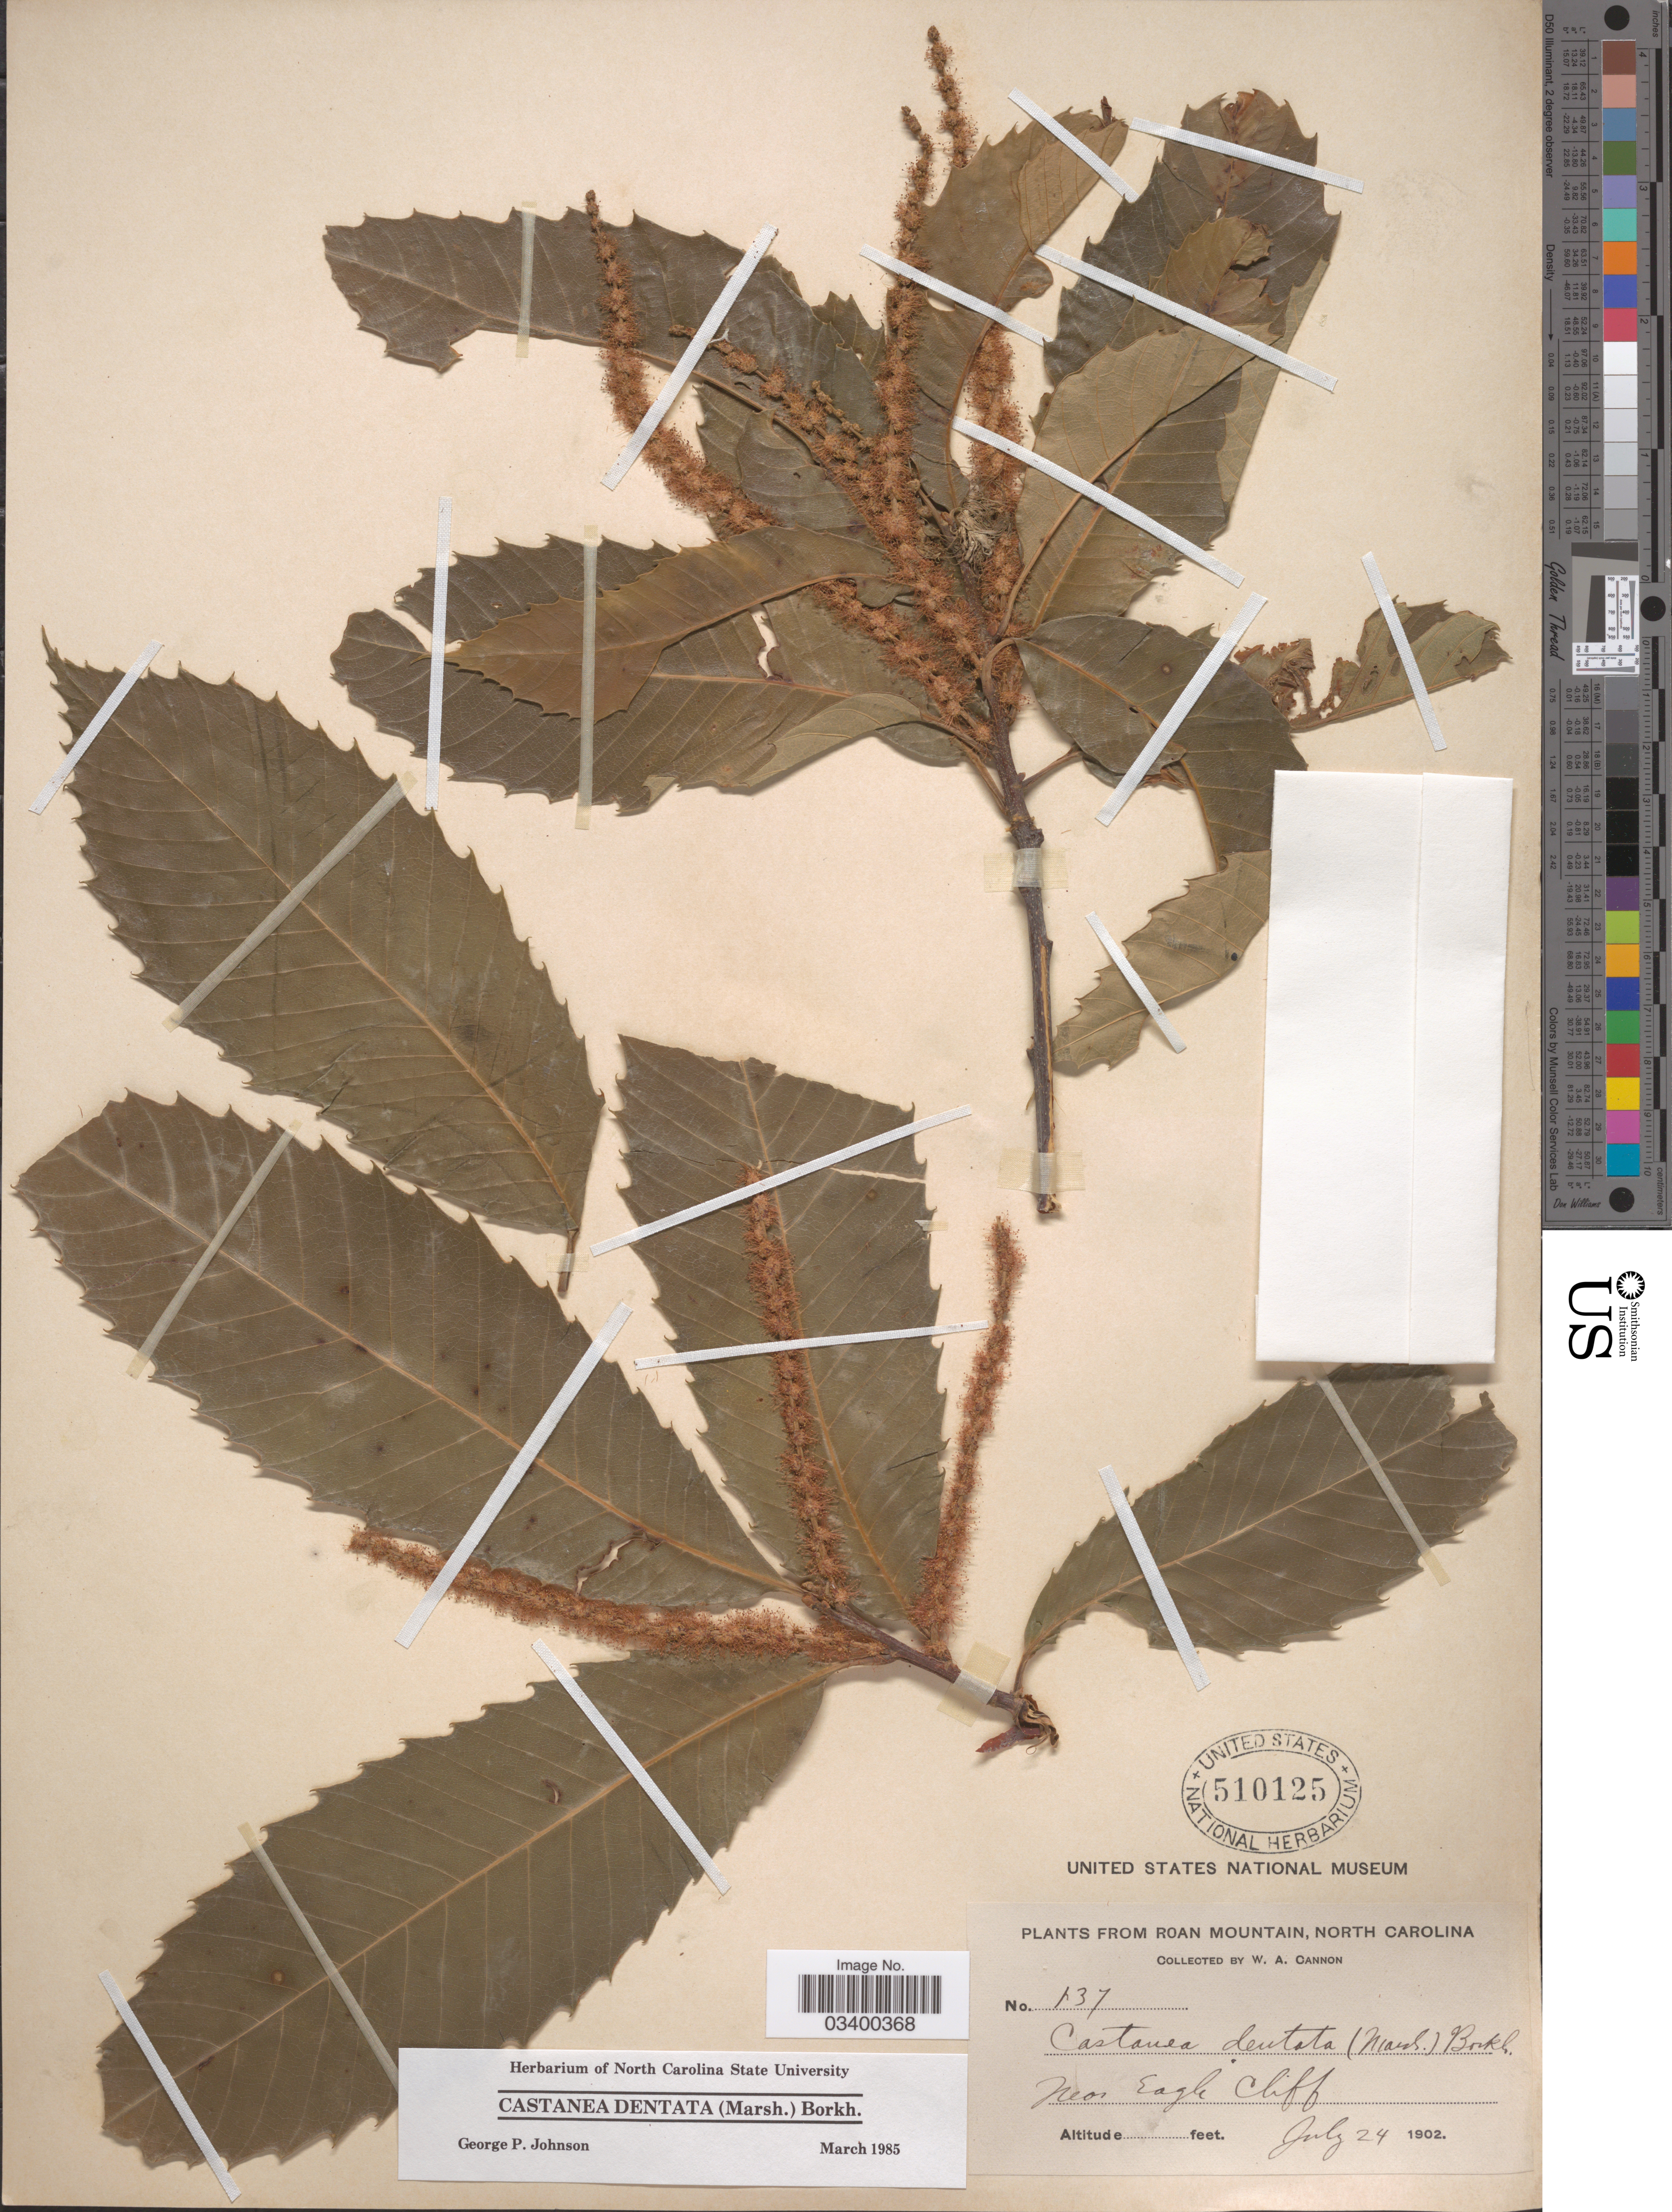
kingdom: Plantae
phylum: Tracheophyta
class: Magnoliopsida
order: Fagales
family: Fagaceae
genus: Castanea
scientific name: Castanea dentata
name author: (Marshall) Borkh.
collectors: W. Cannon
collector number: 137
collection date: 1902-07-24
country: United States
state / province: North Carolina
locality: Roan Mountain. Near Eagle Cliff.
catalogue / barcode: US 510125